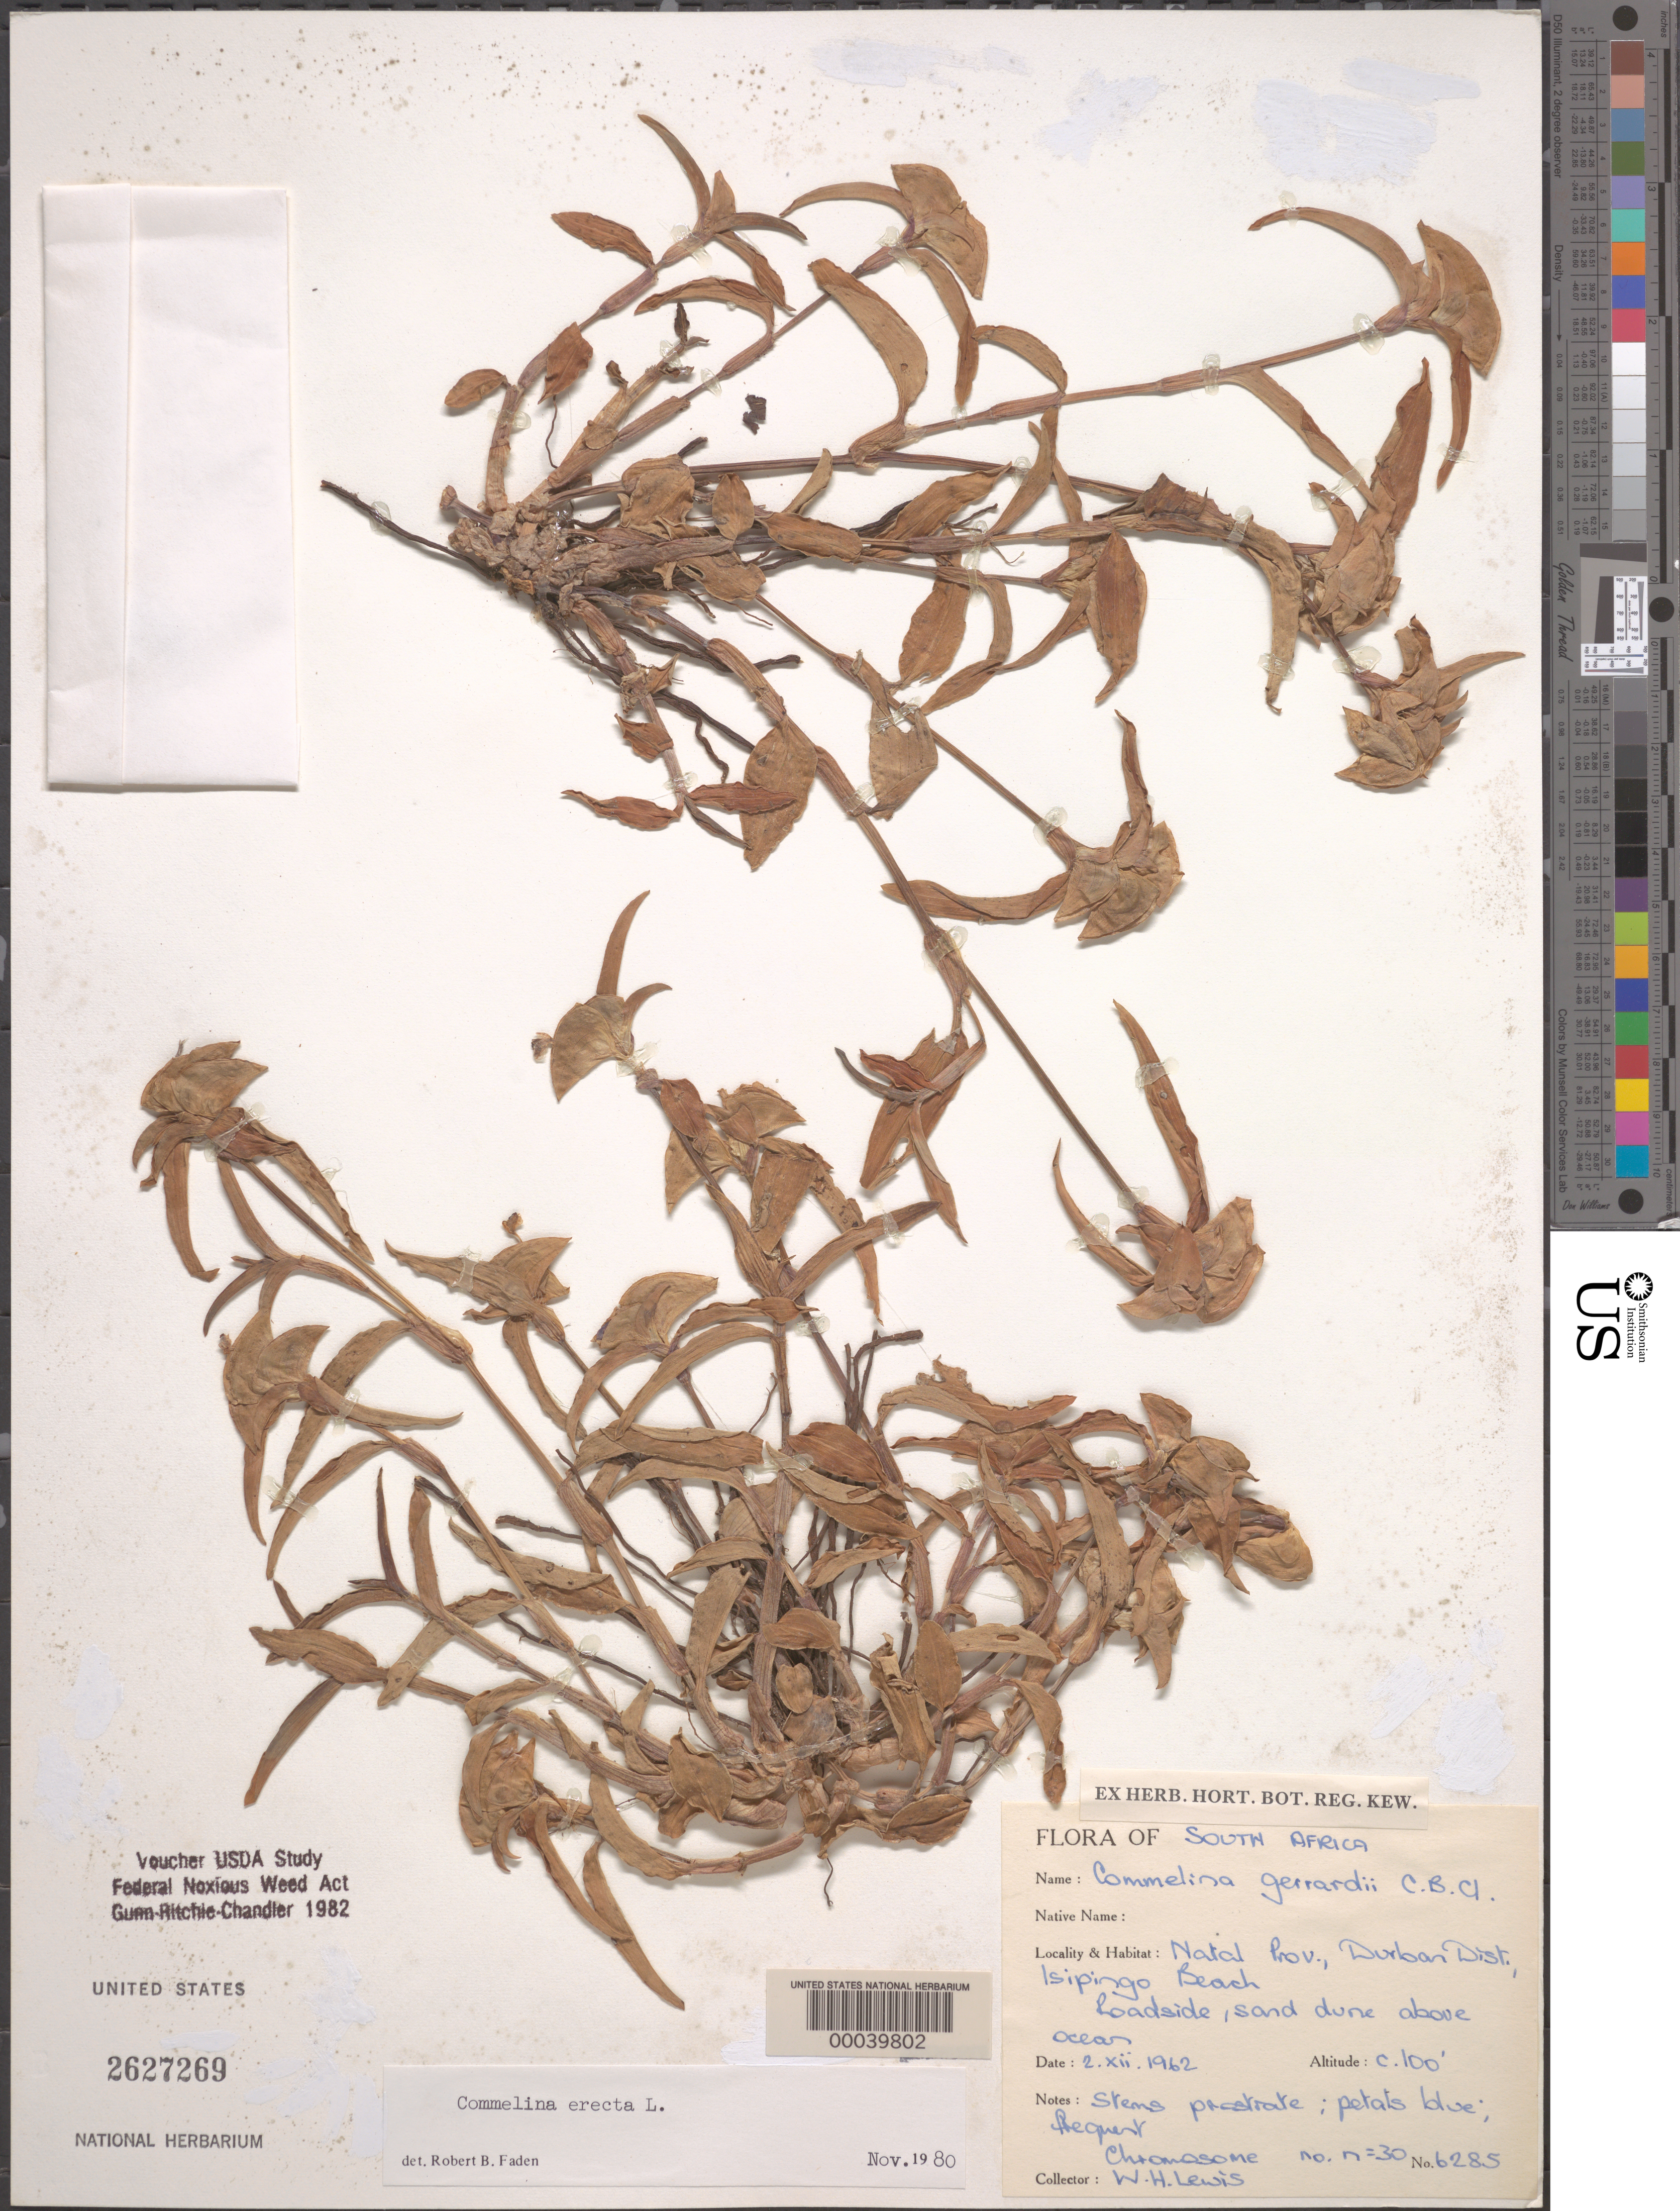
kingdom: Plantae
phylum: Tracheophyta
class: Liliopsida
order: Commelinales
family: Commelinaceae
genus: Commelina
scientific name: Commelina erecta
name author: L.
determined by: Faden, Robert B., (US), Smithsonian Institution - National Museum of Natural History (UNITED STATES)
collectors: W. H. Lewis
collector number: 6285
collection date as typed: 02 Dec 1962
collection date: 1962-12-02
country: South Africa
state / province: KwaZulu-Natal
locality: Isipingo beach. Durban Dist.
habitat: Roadside, sand dune above ocean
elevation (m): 31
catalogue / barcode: US 2627269